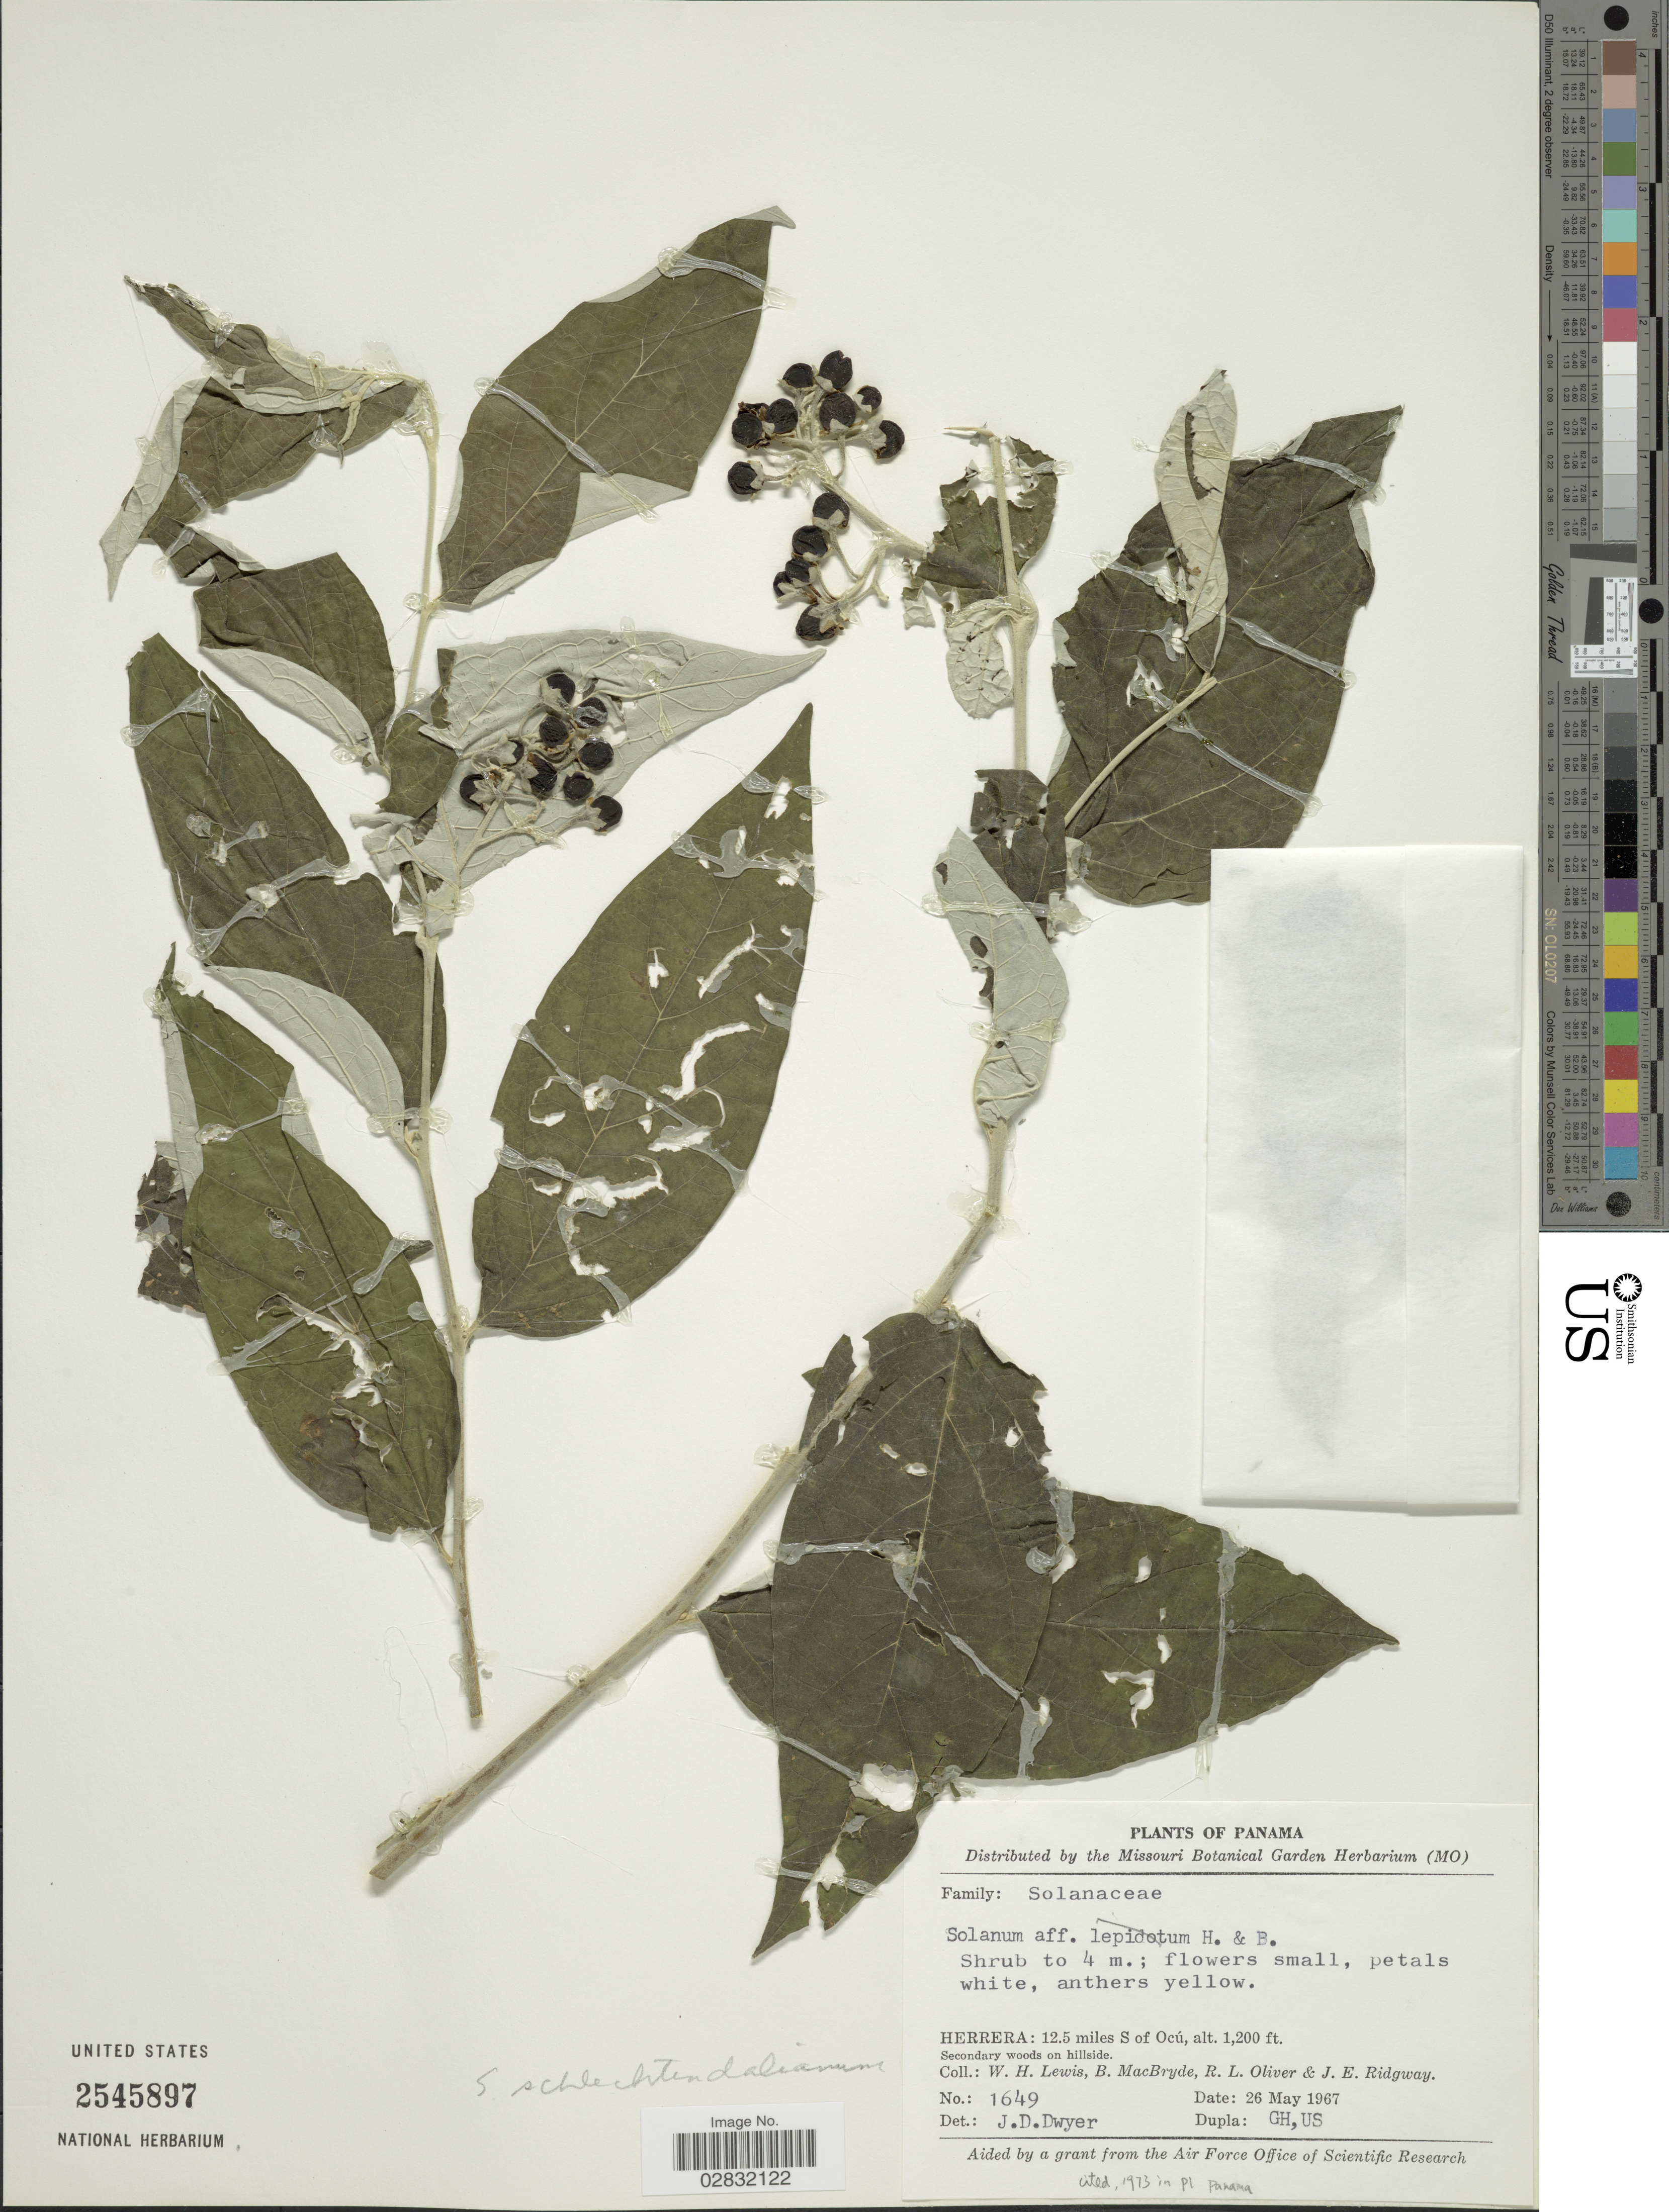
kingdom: Plantae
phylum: Tracheophyta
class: Magnoliopsida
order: Solanales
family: Solanaceae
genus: Solanum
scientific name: Solanum schlechtendalianum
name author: Walp.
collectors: W. H. Lewis, B. MacBryde, R. Oliver & J. Ridgway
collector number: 1649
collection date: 1967-05-26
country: Panama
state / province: Herrera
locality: Herrera: 12.5 miles S of Ocú.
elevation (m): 366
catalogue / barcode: US 2545897